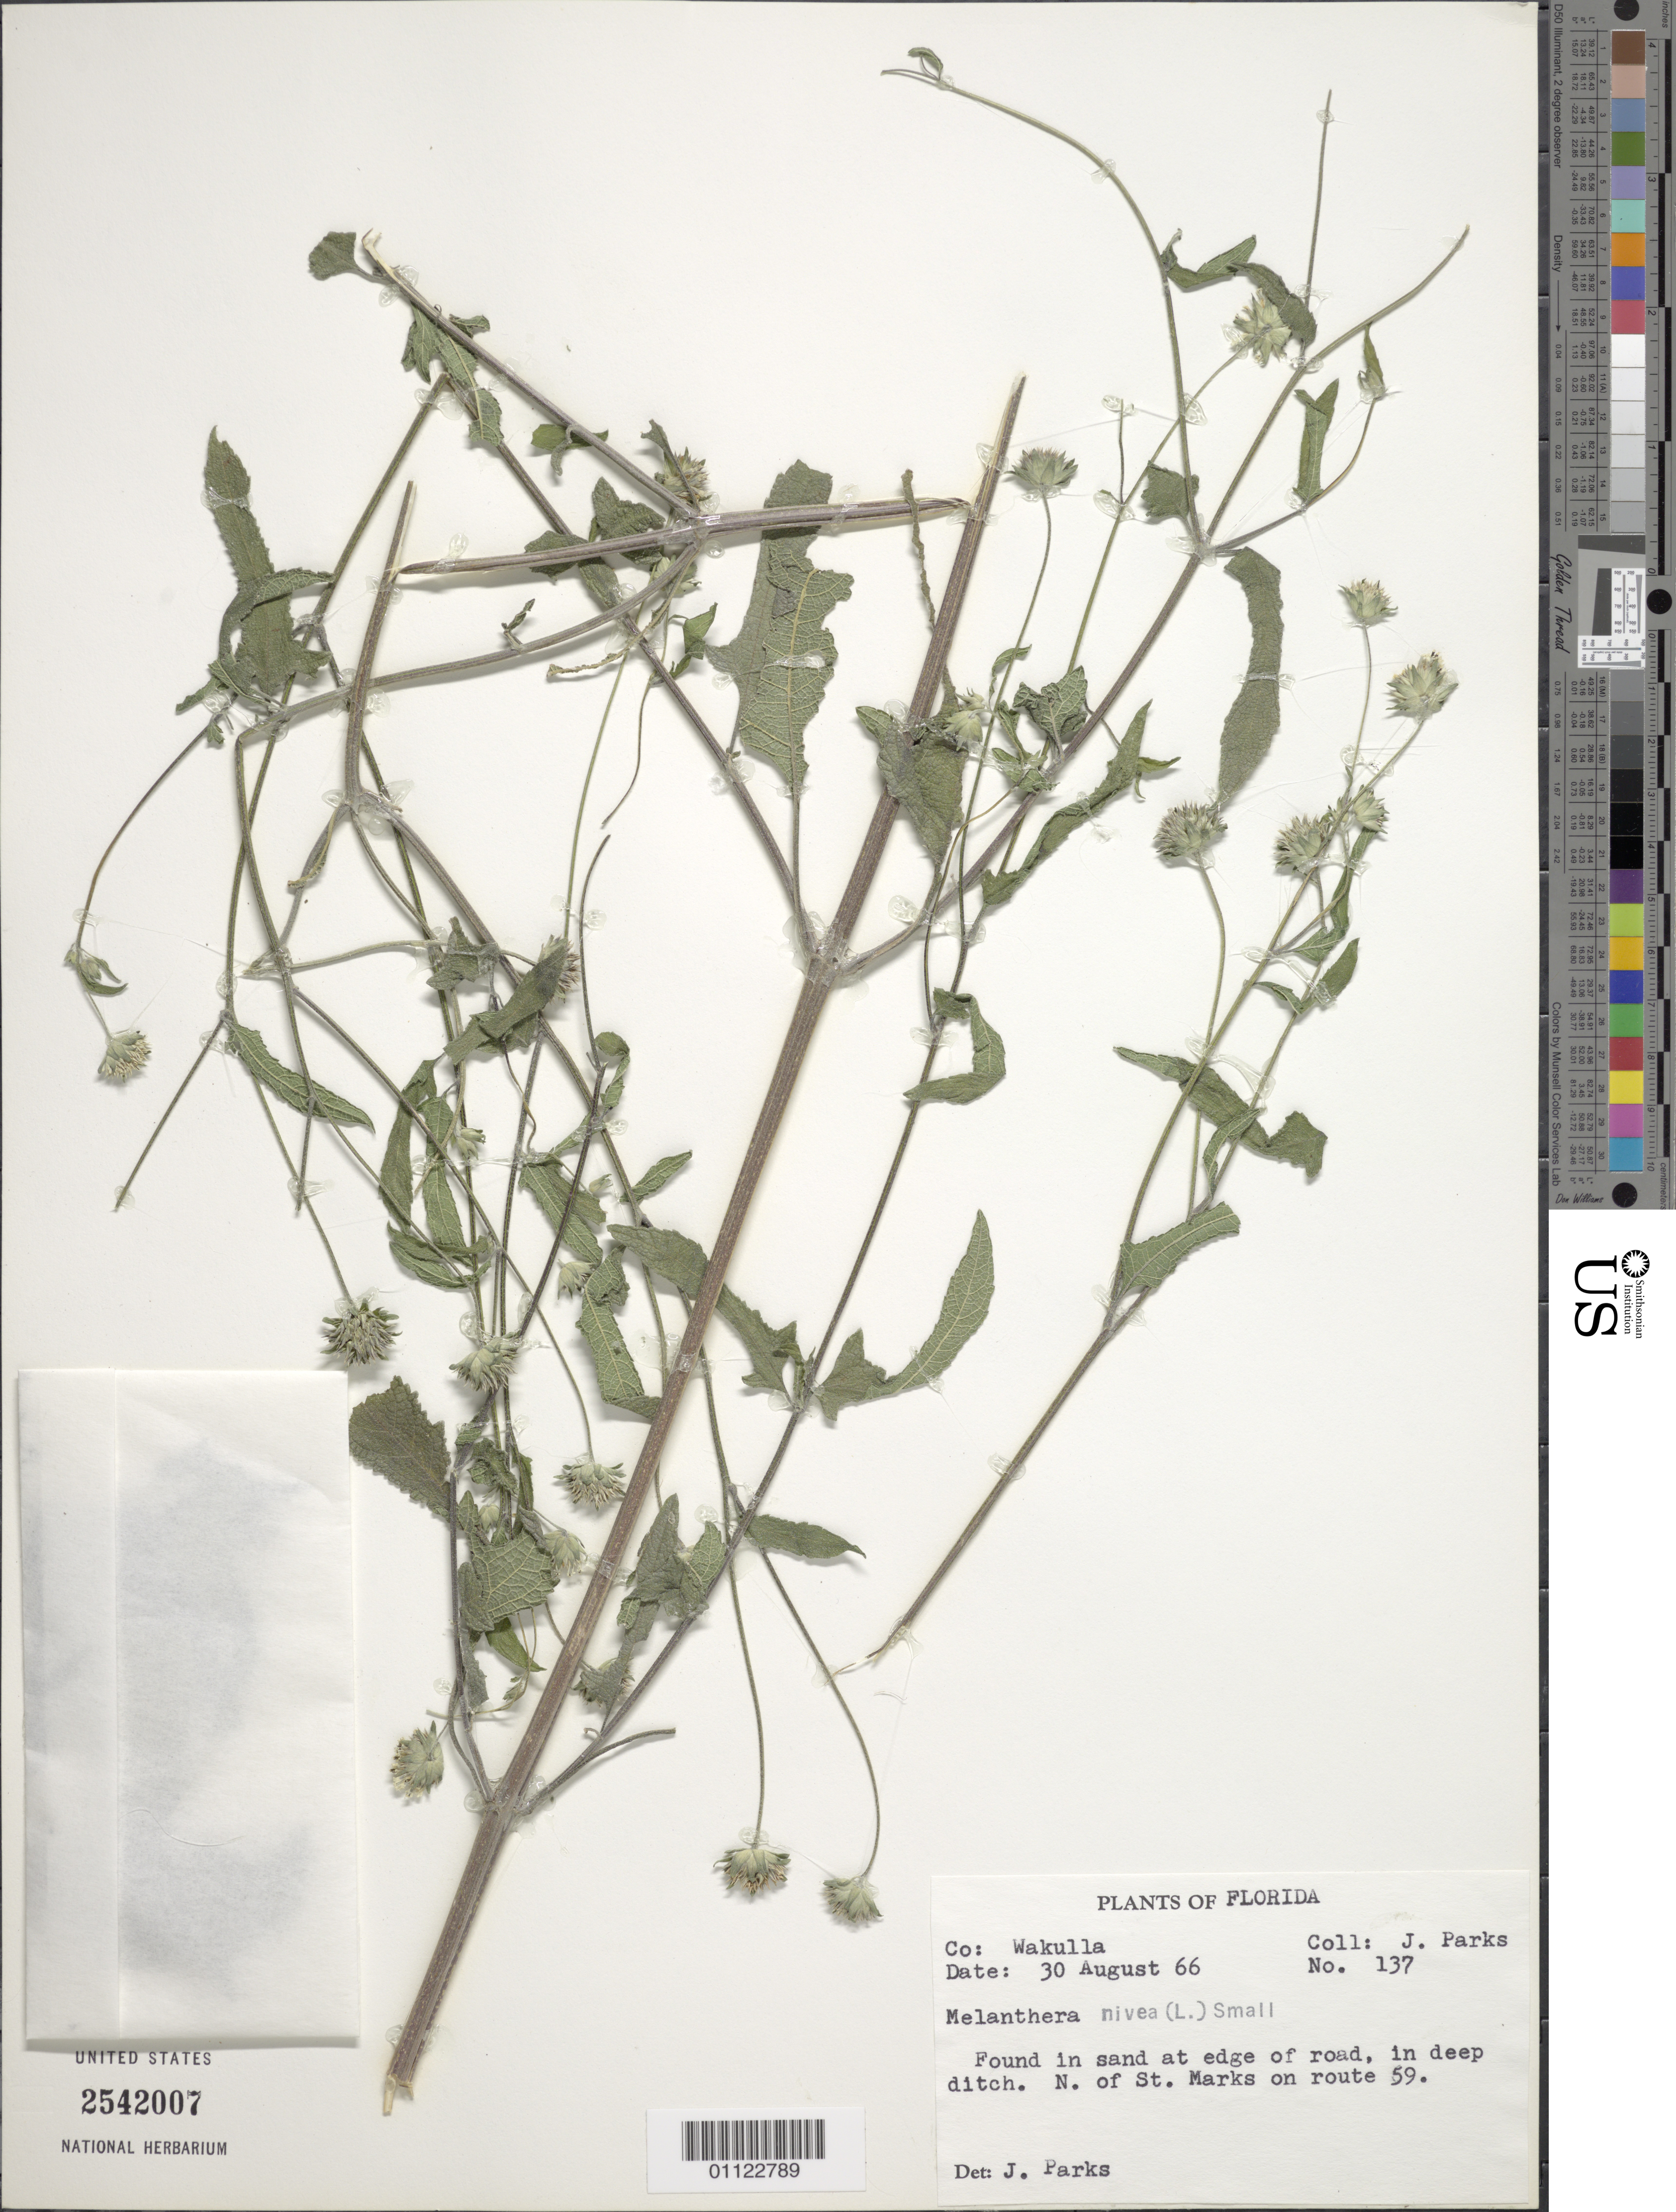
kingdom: Plantae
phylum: Tracheophyta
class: Magnoliopsida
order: Asterales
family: Asteraceae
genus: Melanthera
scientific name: Melanthera nivea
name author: (L.) Small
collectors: J. Parks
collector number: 137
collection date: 1966-08-30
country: United States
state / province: Florida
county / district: Wakulla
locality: N of St. Marks on Rt.59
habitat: in sand at edge of road, in deep ditch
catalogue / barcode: US 2542007